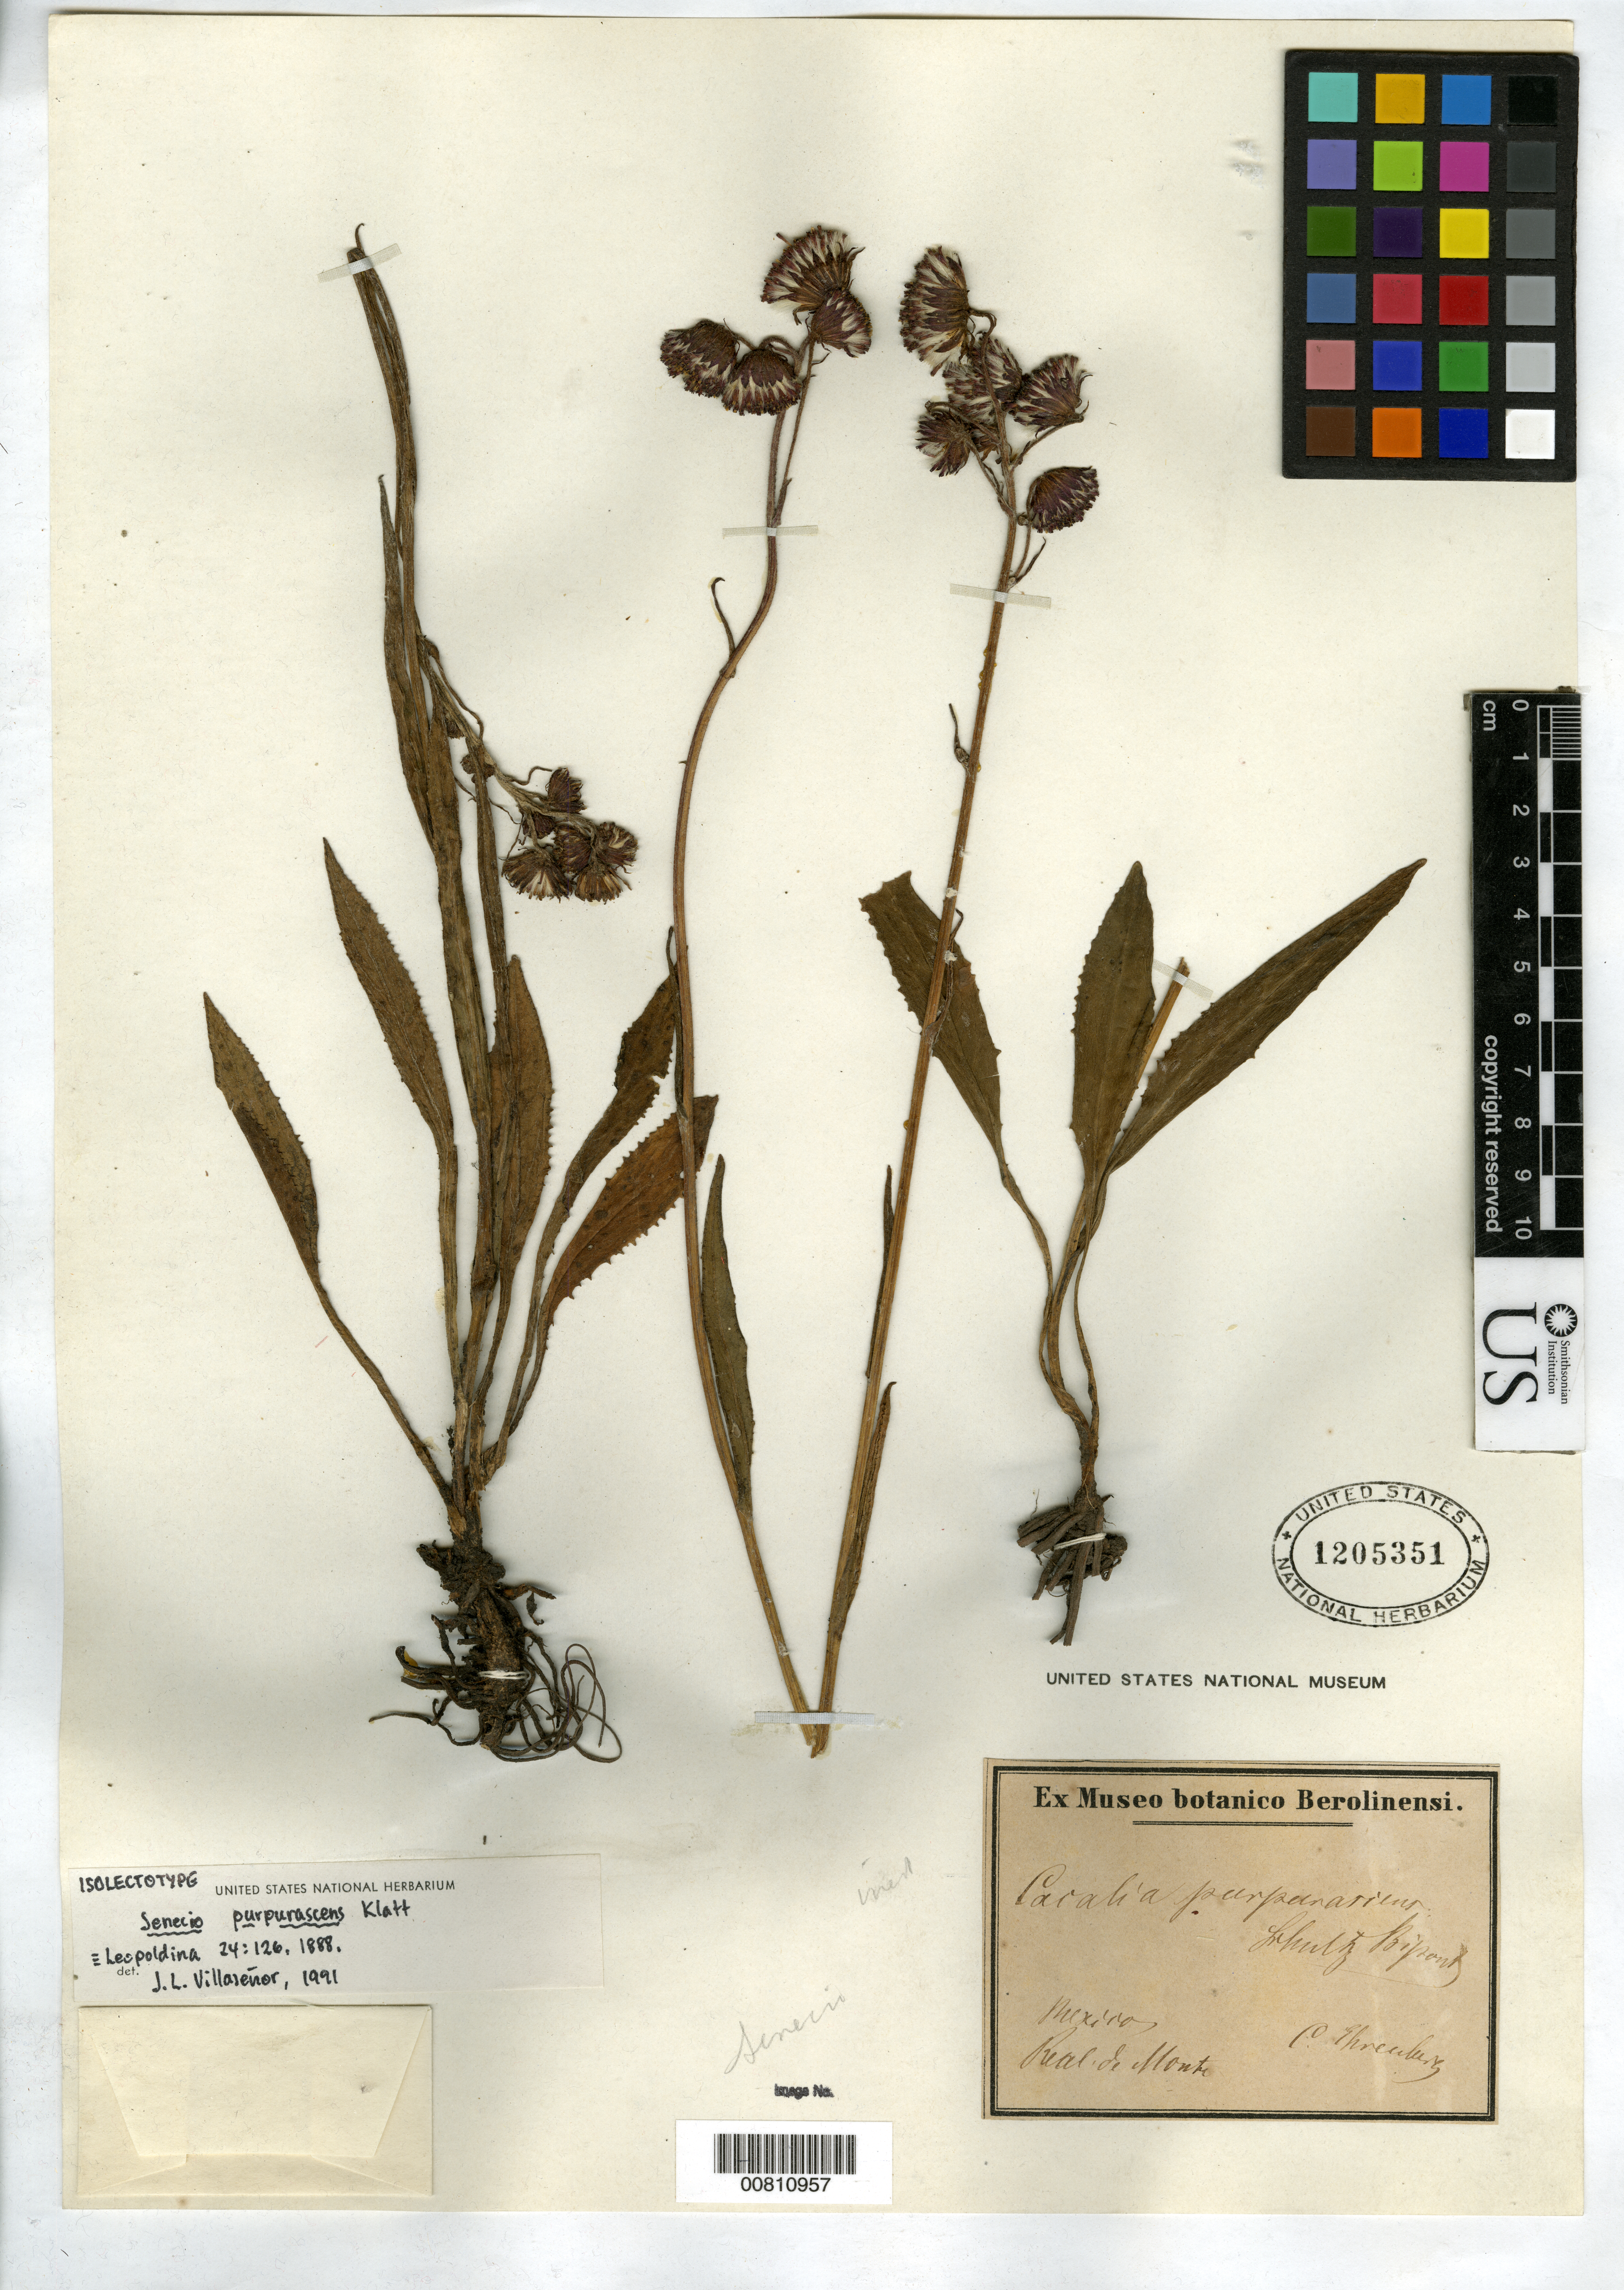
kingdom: Plantae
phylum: Tracheophyta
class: Magnoliopsida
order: Asterales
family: Asteraceae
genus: Senecio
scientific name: Senecio purpurascens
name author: Klatt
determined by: Villaseñor R., J. L.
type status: Type Material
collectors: C. Ehrenberg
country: Mexico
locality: Real del Monte.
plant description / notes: Annotated as "isolectotype" by Villaseñor (1991); lectotypification ined.?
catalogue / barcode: US 1205351